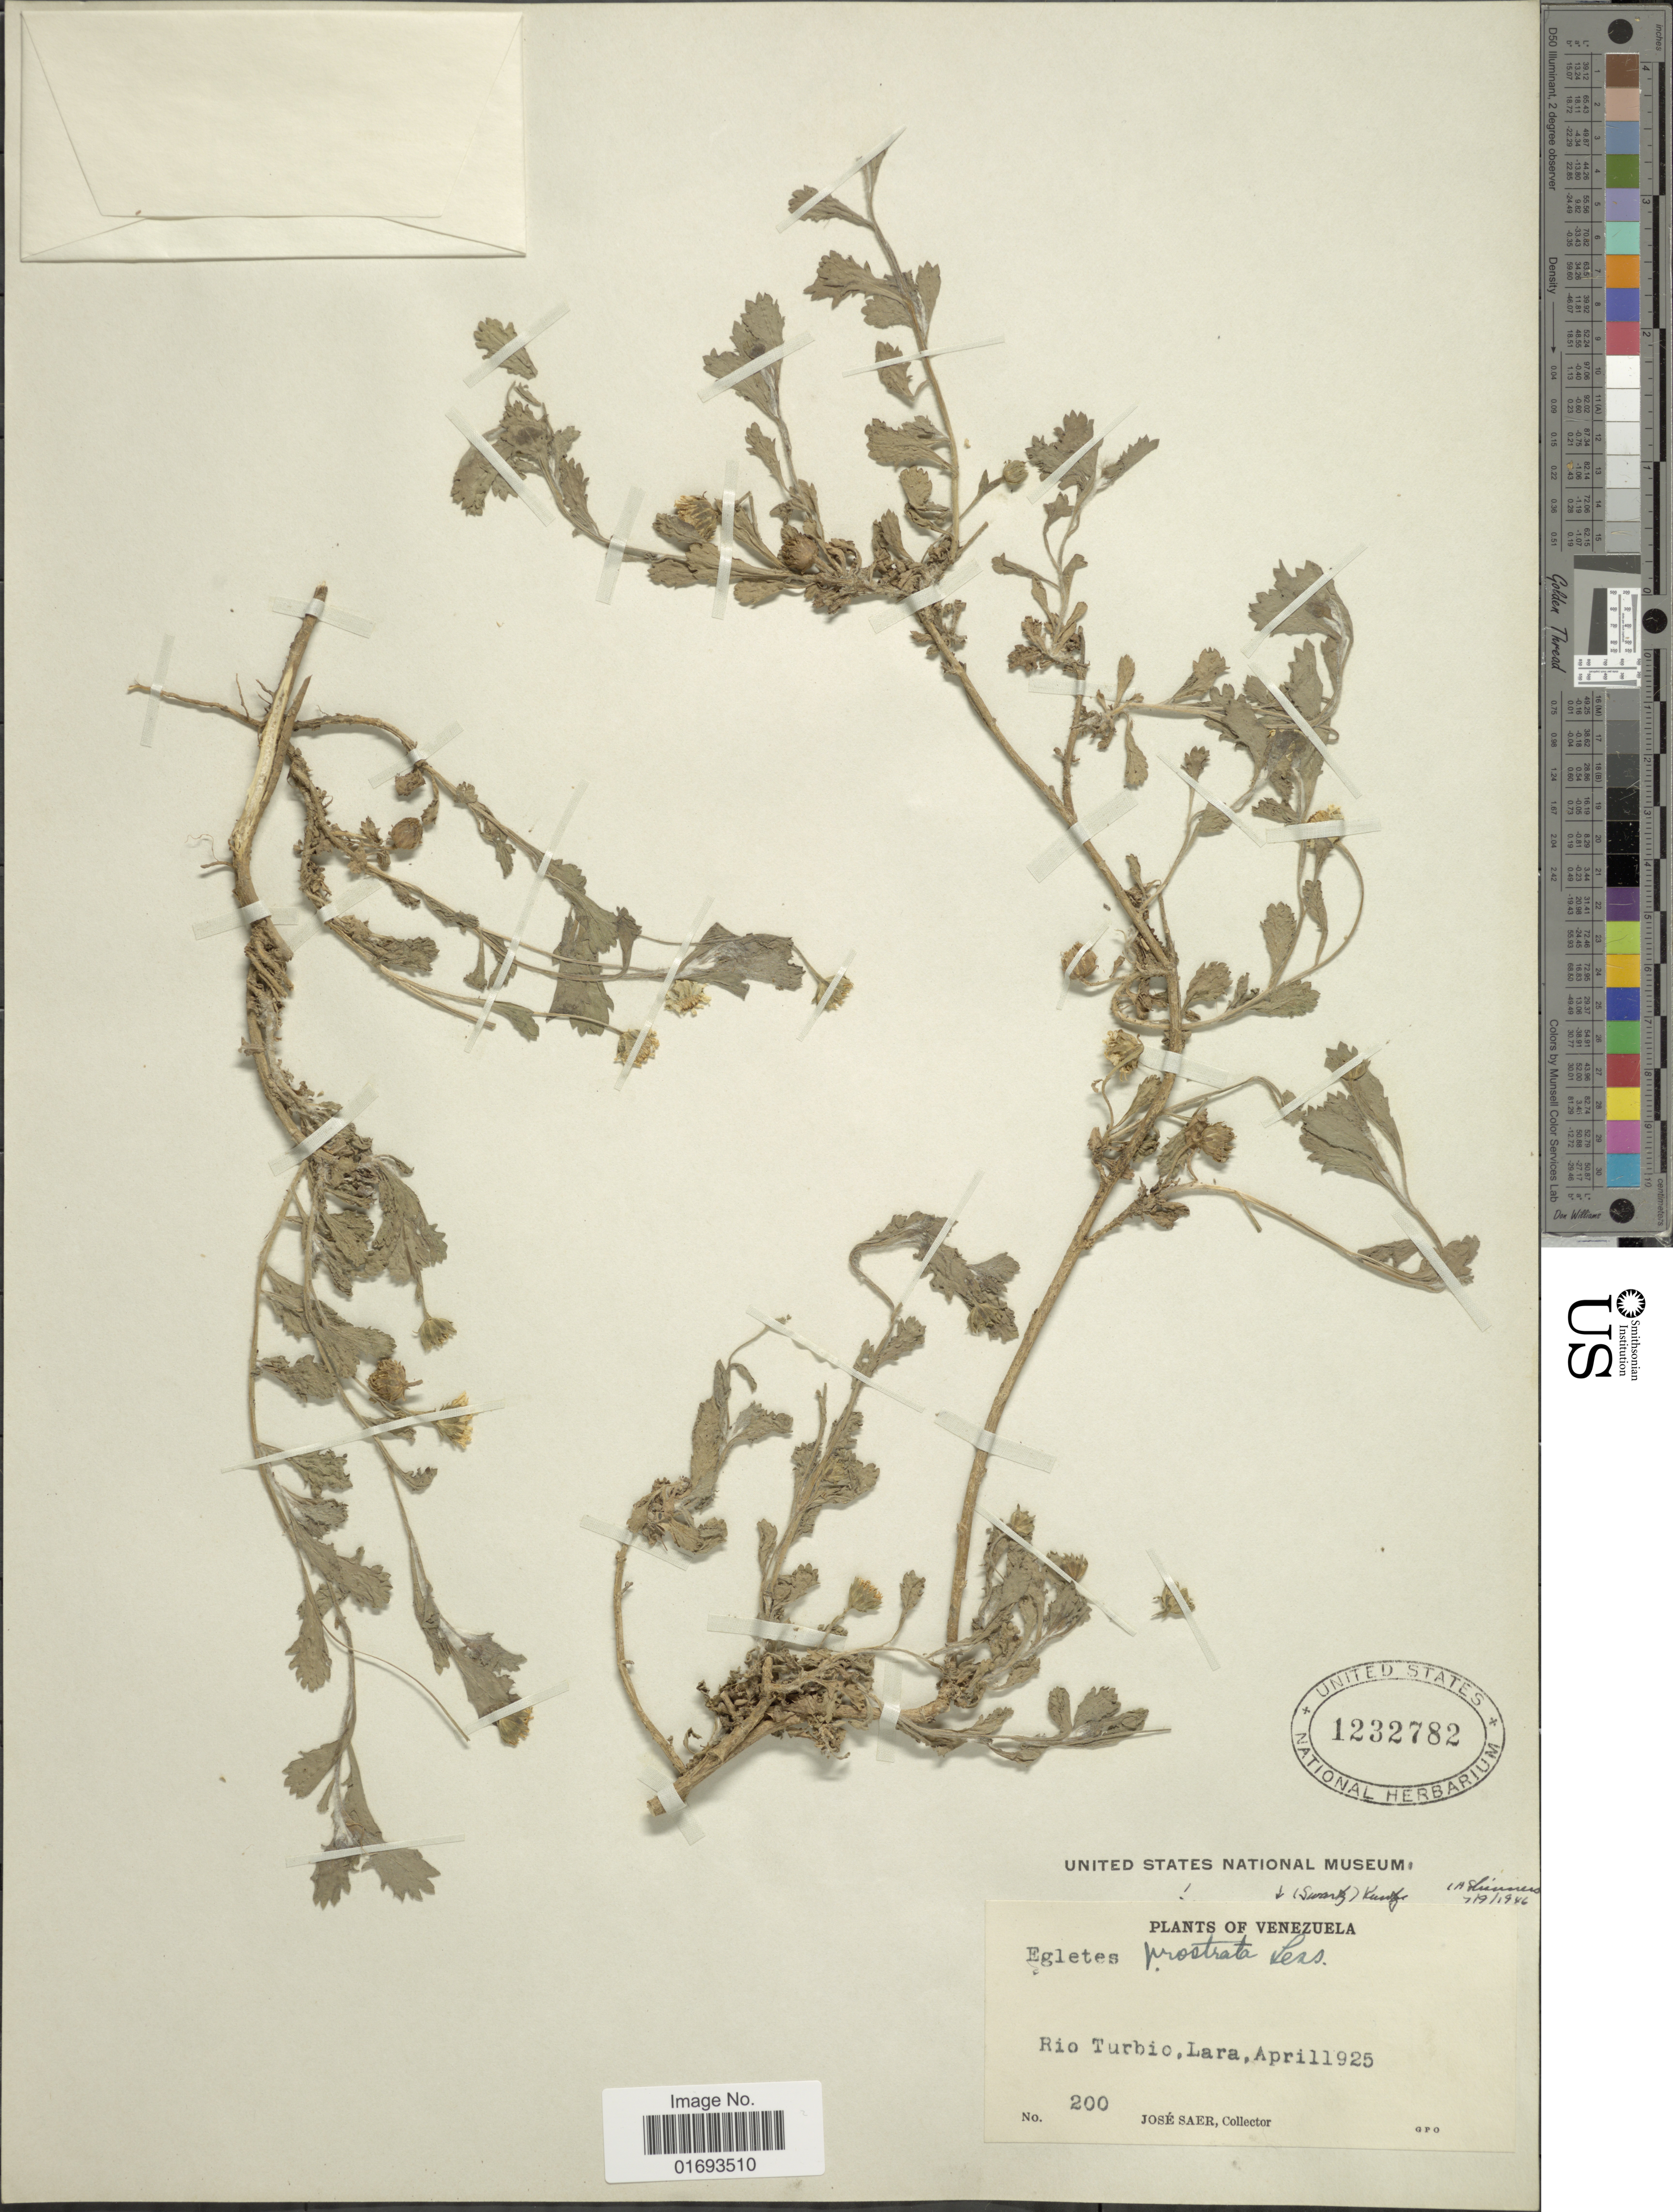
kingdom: Plantae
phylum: Tracheophyta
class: Magnoliopsida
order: Asterales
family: Asteraceae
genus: Egletes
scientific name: Egletes prostrata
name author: (Sw.) Kuntze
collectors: J. Saer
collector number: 200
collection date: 1925-04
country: Venezuela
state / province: Lara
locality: Rio Turbio, Lara, Venezuela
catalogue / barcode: US 1232782